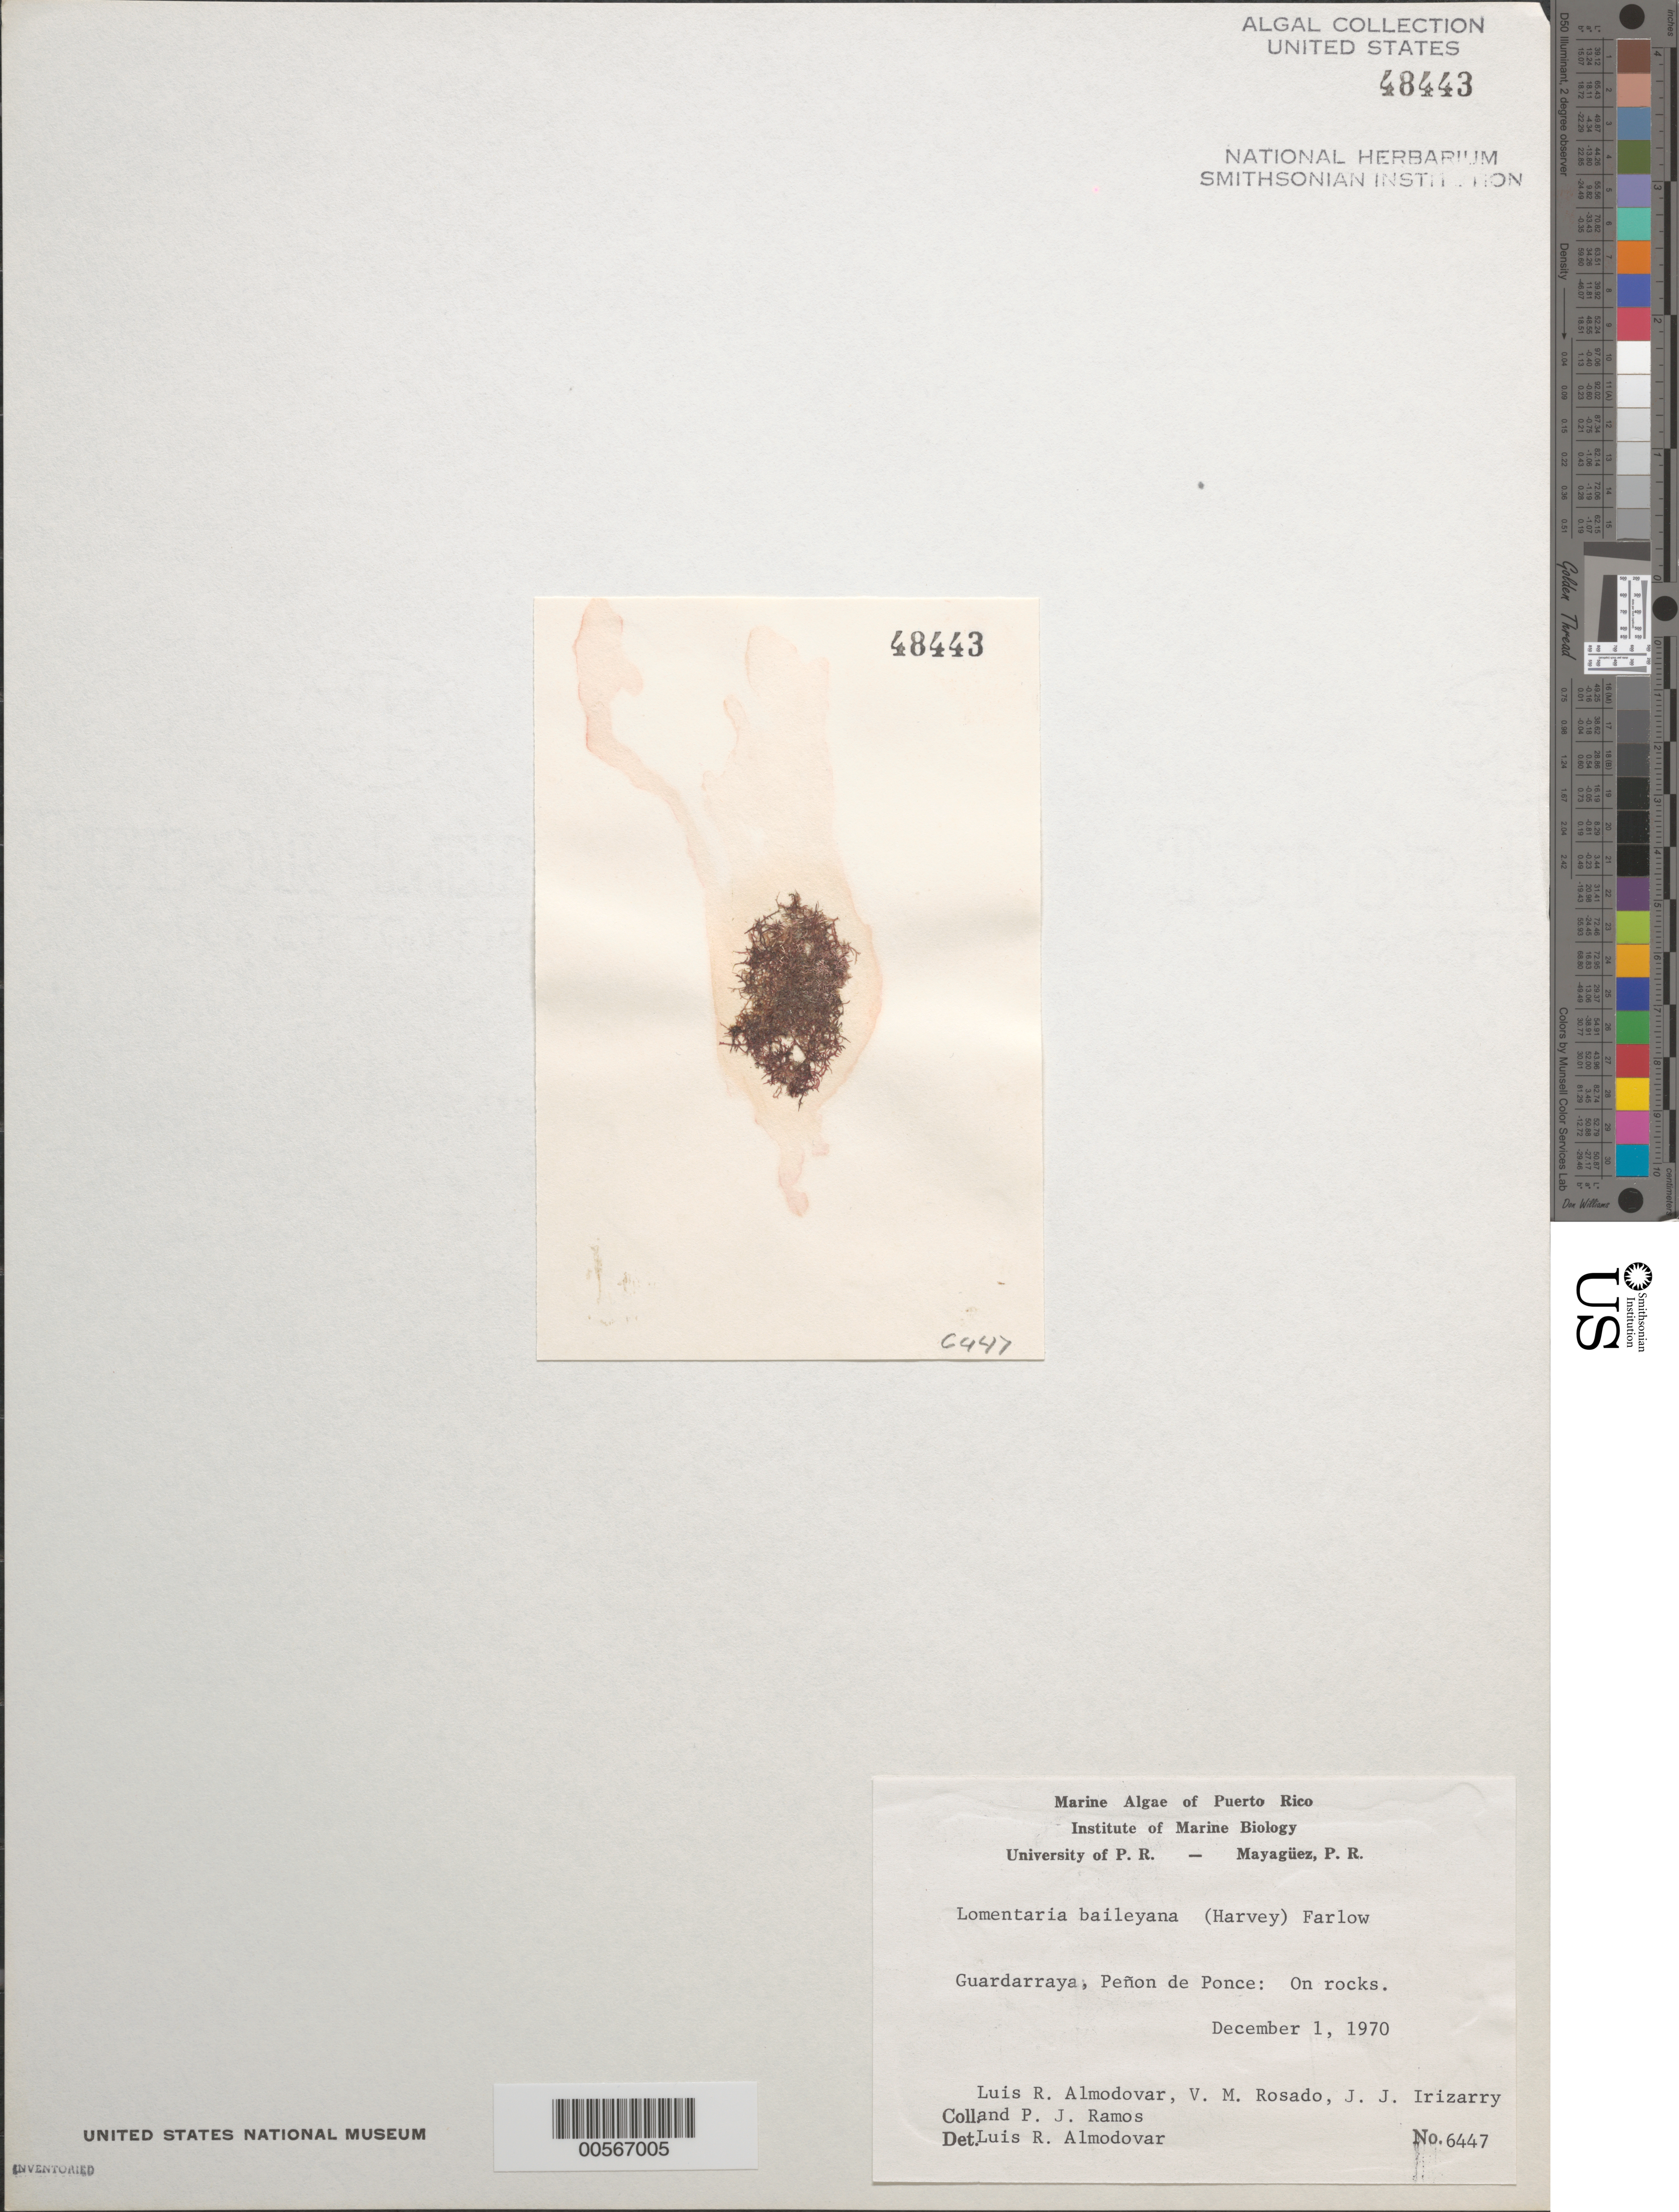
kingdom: Plantae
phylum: Rhodophyta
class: Florideophyceae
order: Rhodymeniales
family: Lomentariaceae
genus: Hooperia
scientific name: Hooperia divaricata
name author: (Durant) M.J. Wynne et al.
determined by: Algae name updating Project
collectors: L. Almodovar, V. Rosado, J. Irizarry & P. Ramos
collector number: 6447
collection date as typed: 01 Dec 1970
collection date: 1970-12-01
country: Puerto Rico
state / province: Ponce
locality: Guardarraya, Penon de Ponce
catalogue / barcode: US 48443